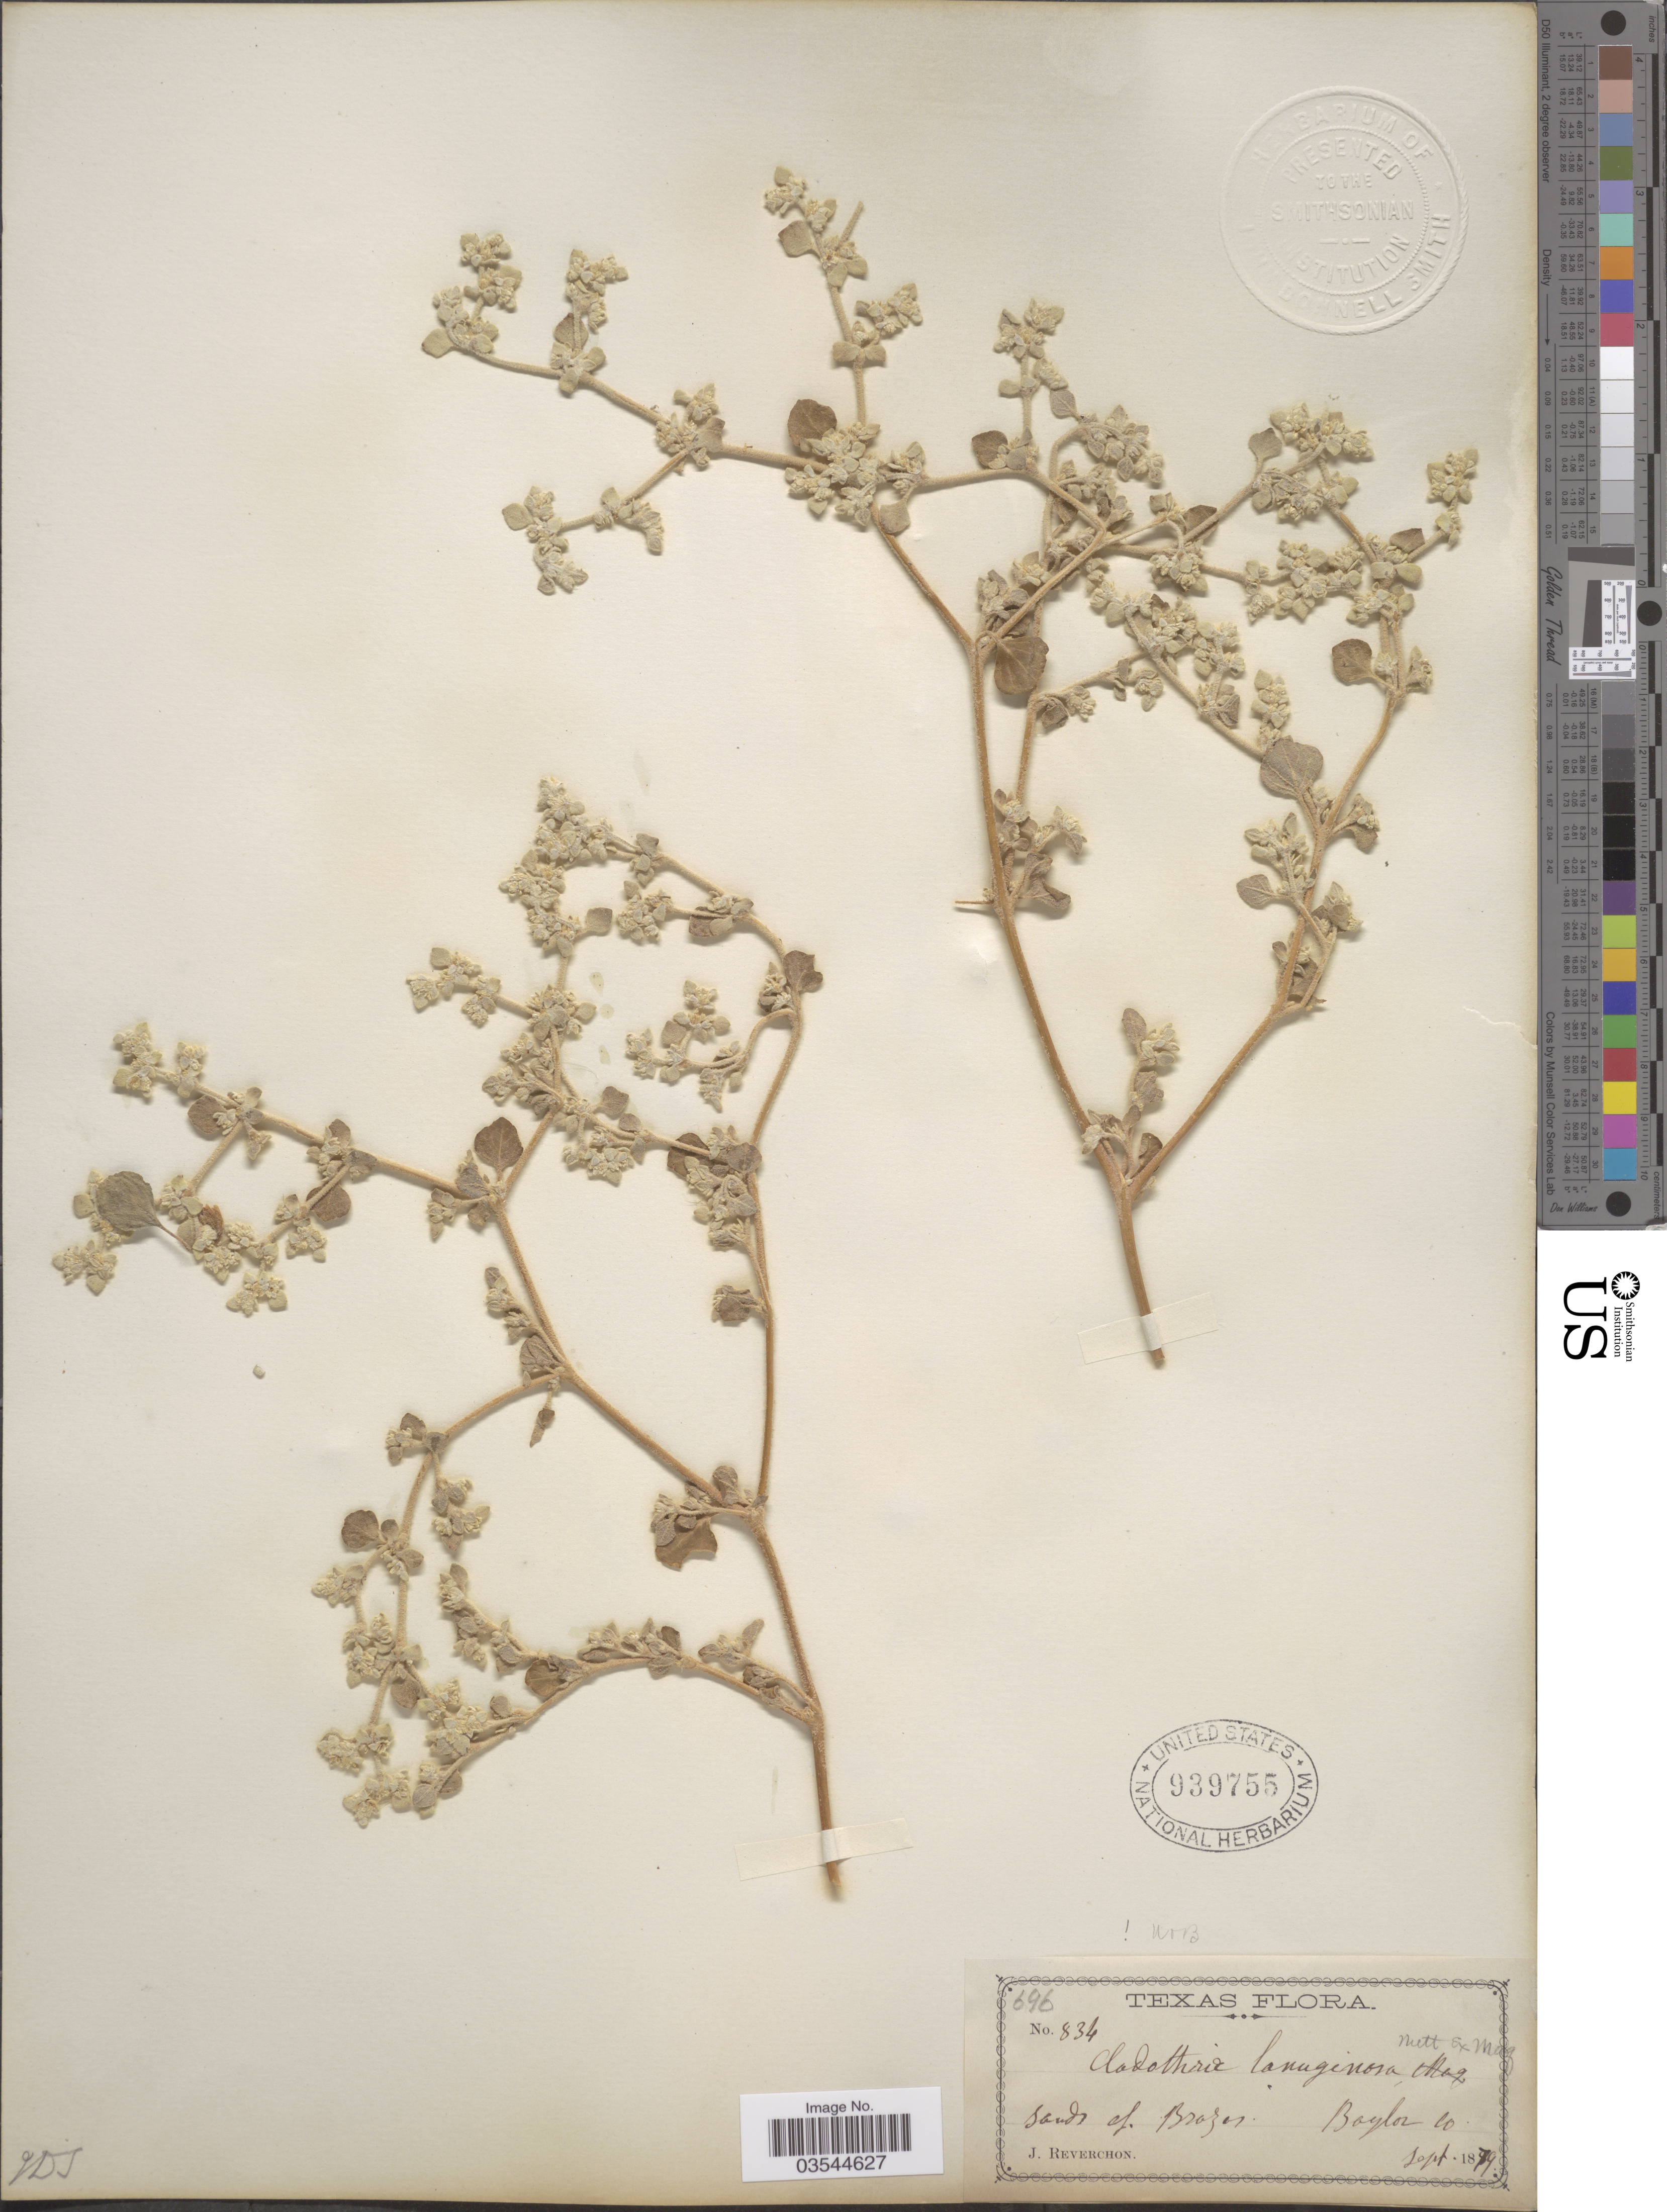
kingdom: Plantae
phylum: Tracheophyta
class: Magnoliopsida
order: Caryophyllales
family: Amaranthaceae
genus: Tidestromia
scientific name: Tidestromia lanuginosa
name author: (Nutt.) Standl.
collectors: J. Reverchon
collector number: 834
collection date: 1879-09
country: United States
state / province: Texas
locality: Sands of Brazos. Baylor Co.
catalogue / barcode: US 939755